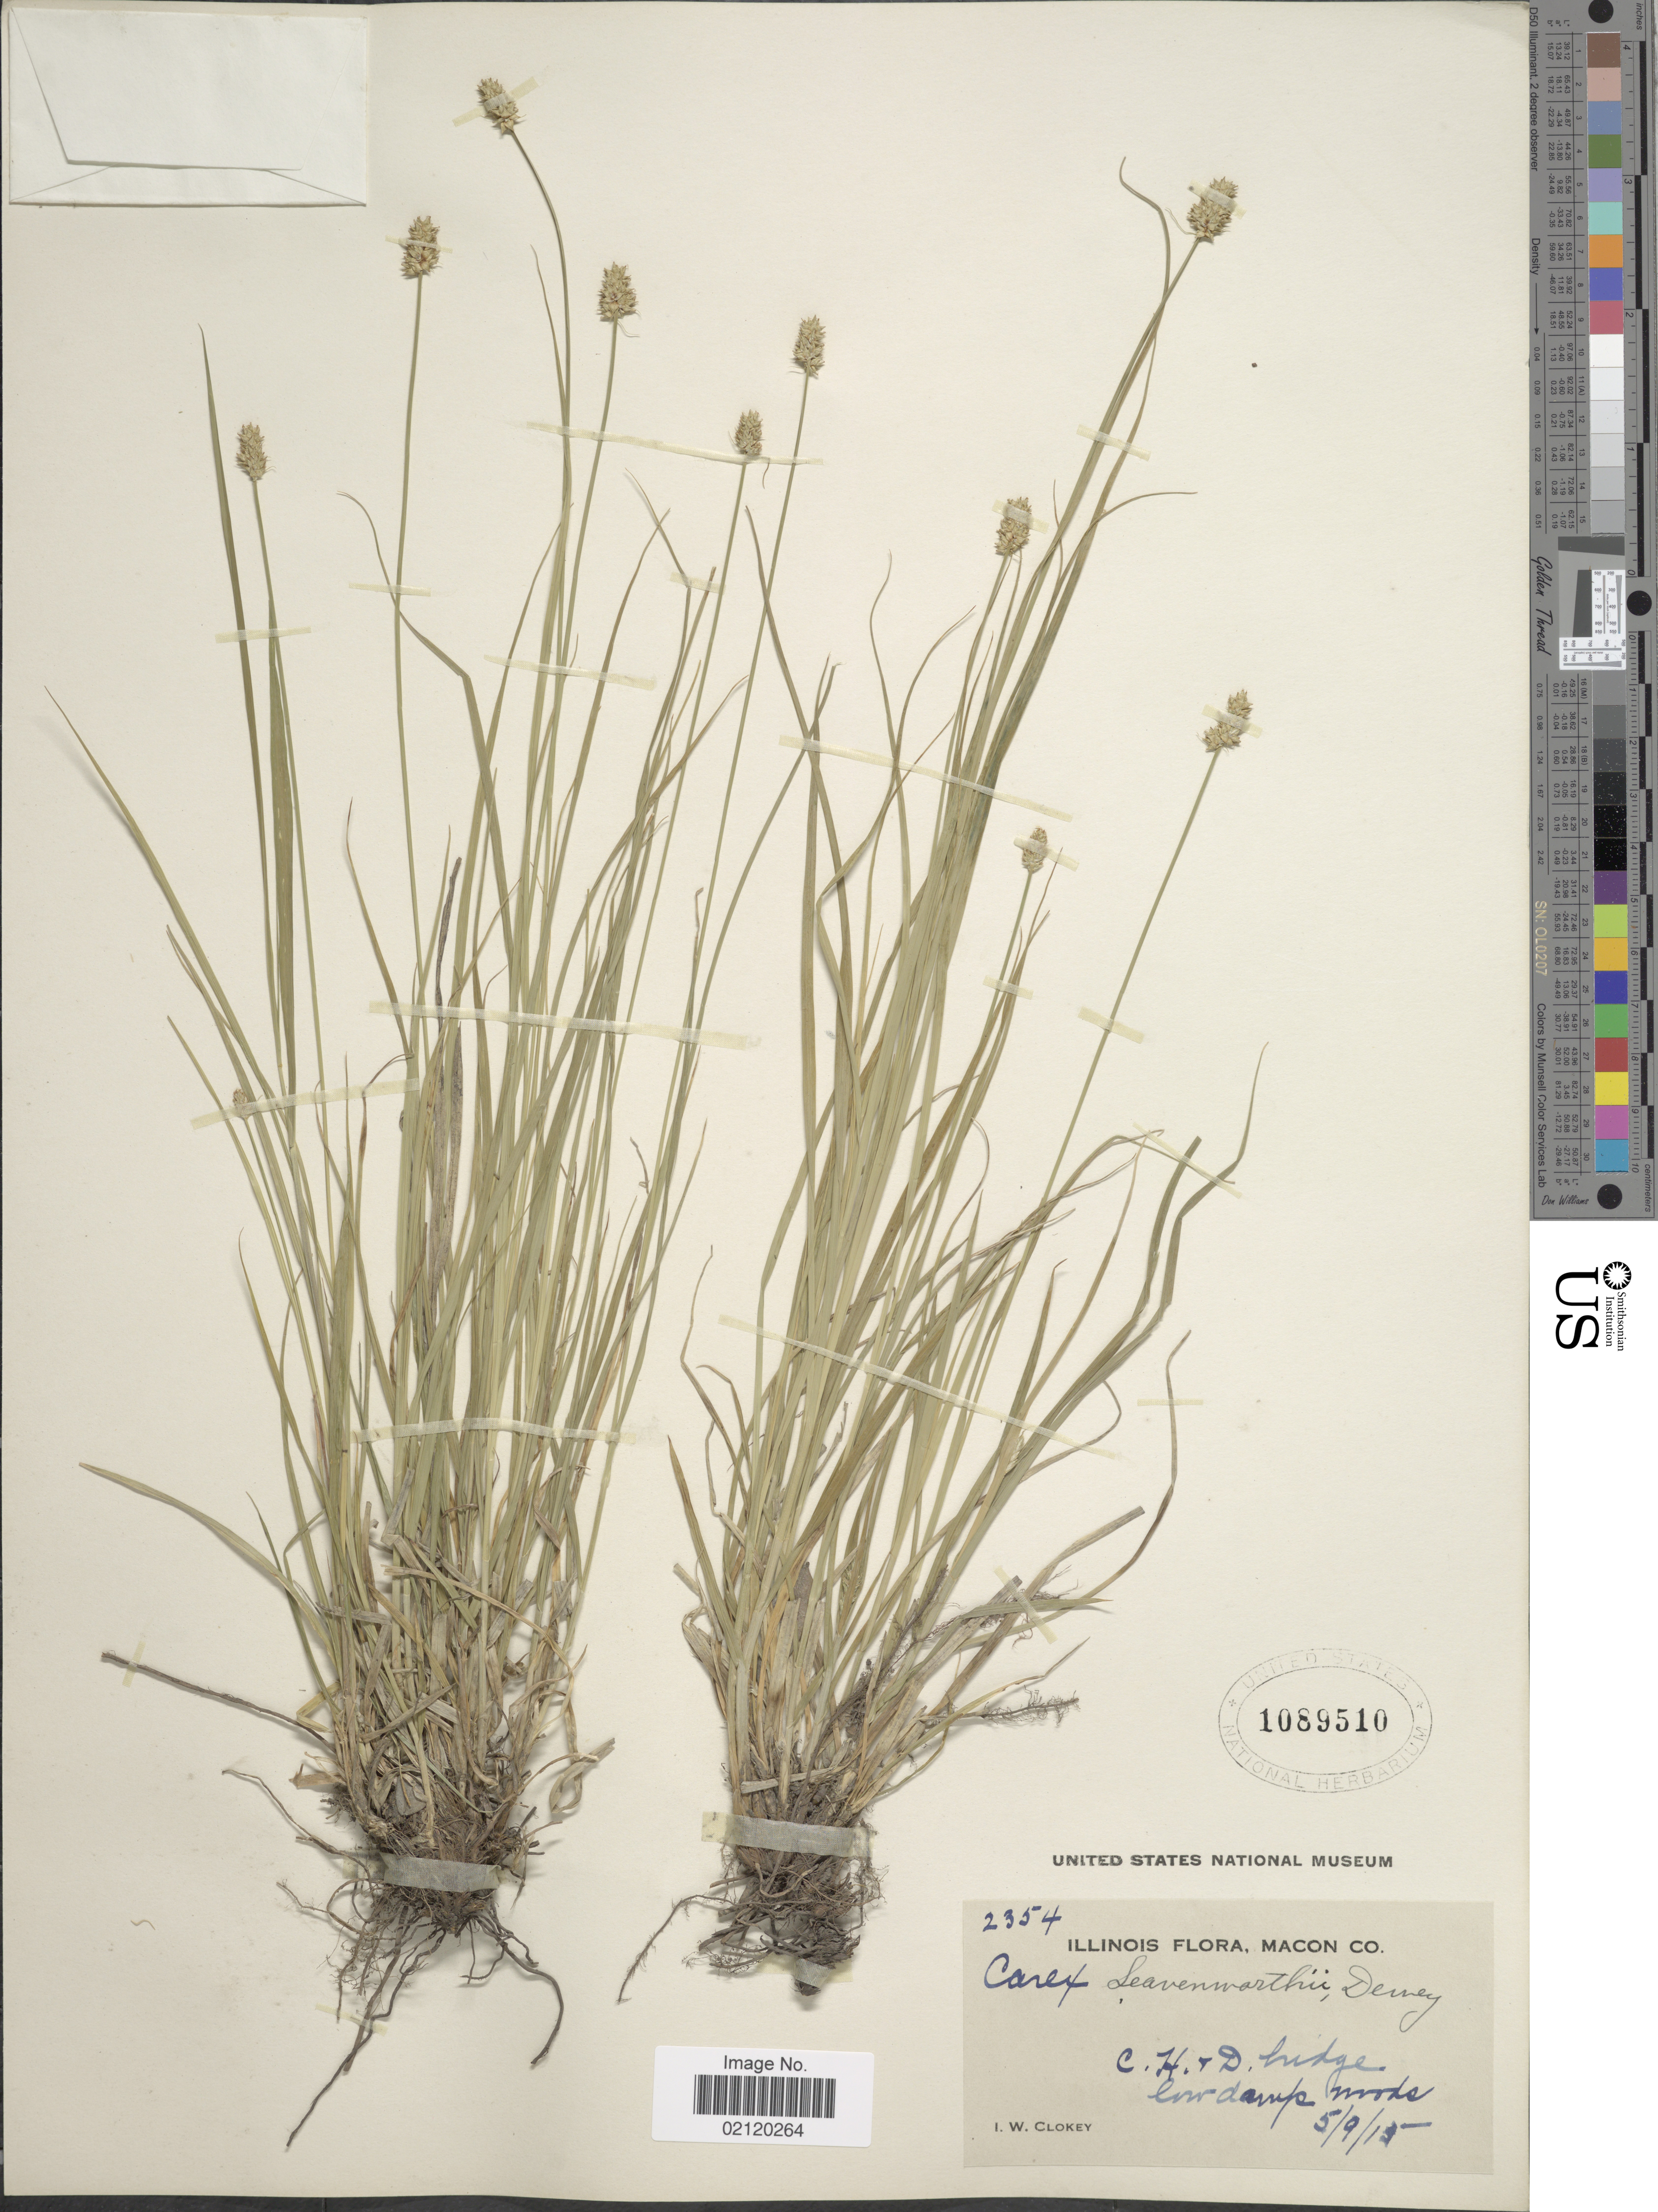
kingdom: Plantae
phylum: Tracheophyta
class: Liliopsida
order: Poales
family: Cyperaceae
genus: Carex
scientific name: Carex leavenworthii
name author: Dewey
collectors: I. W. Clokey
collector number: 2354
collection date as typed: Transcribed d/m/y: 9/5/15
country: United States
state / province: Illinois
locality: Macon Co., C.H & D bridge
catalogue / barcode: US 1089510